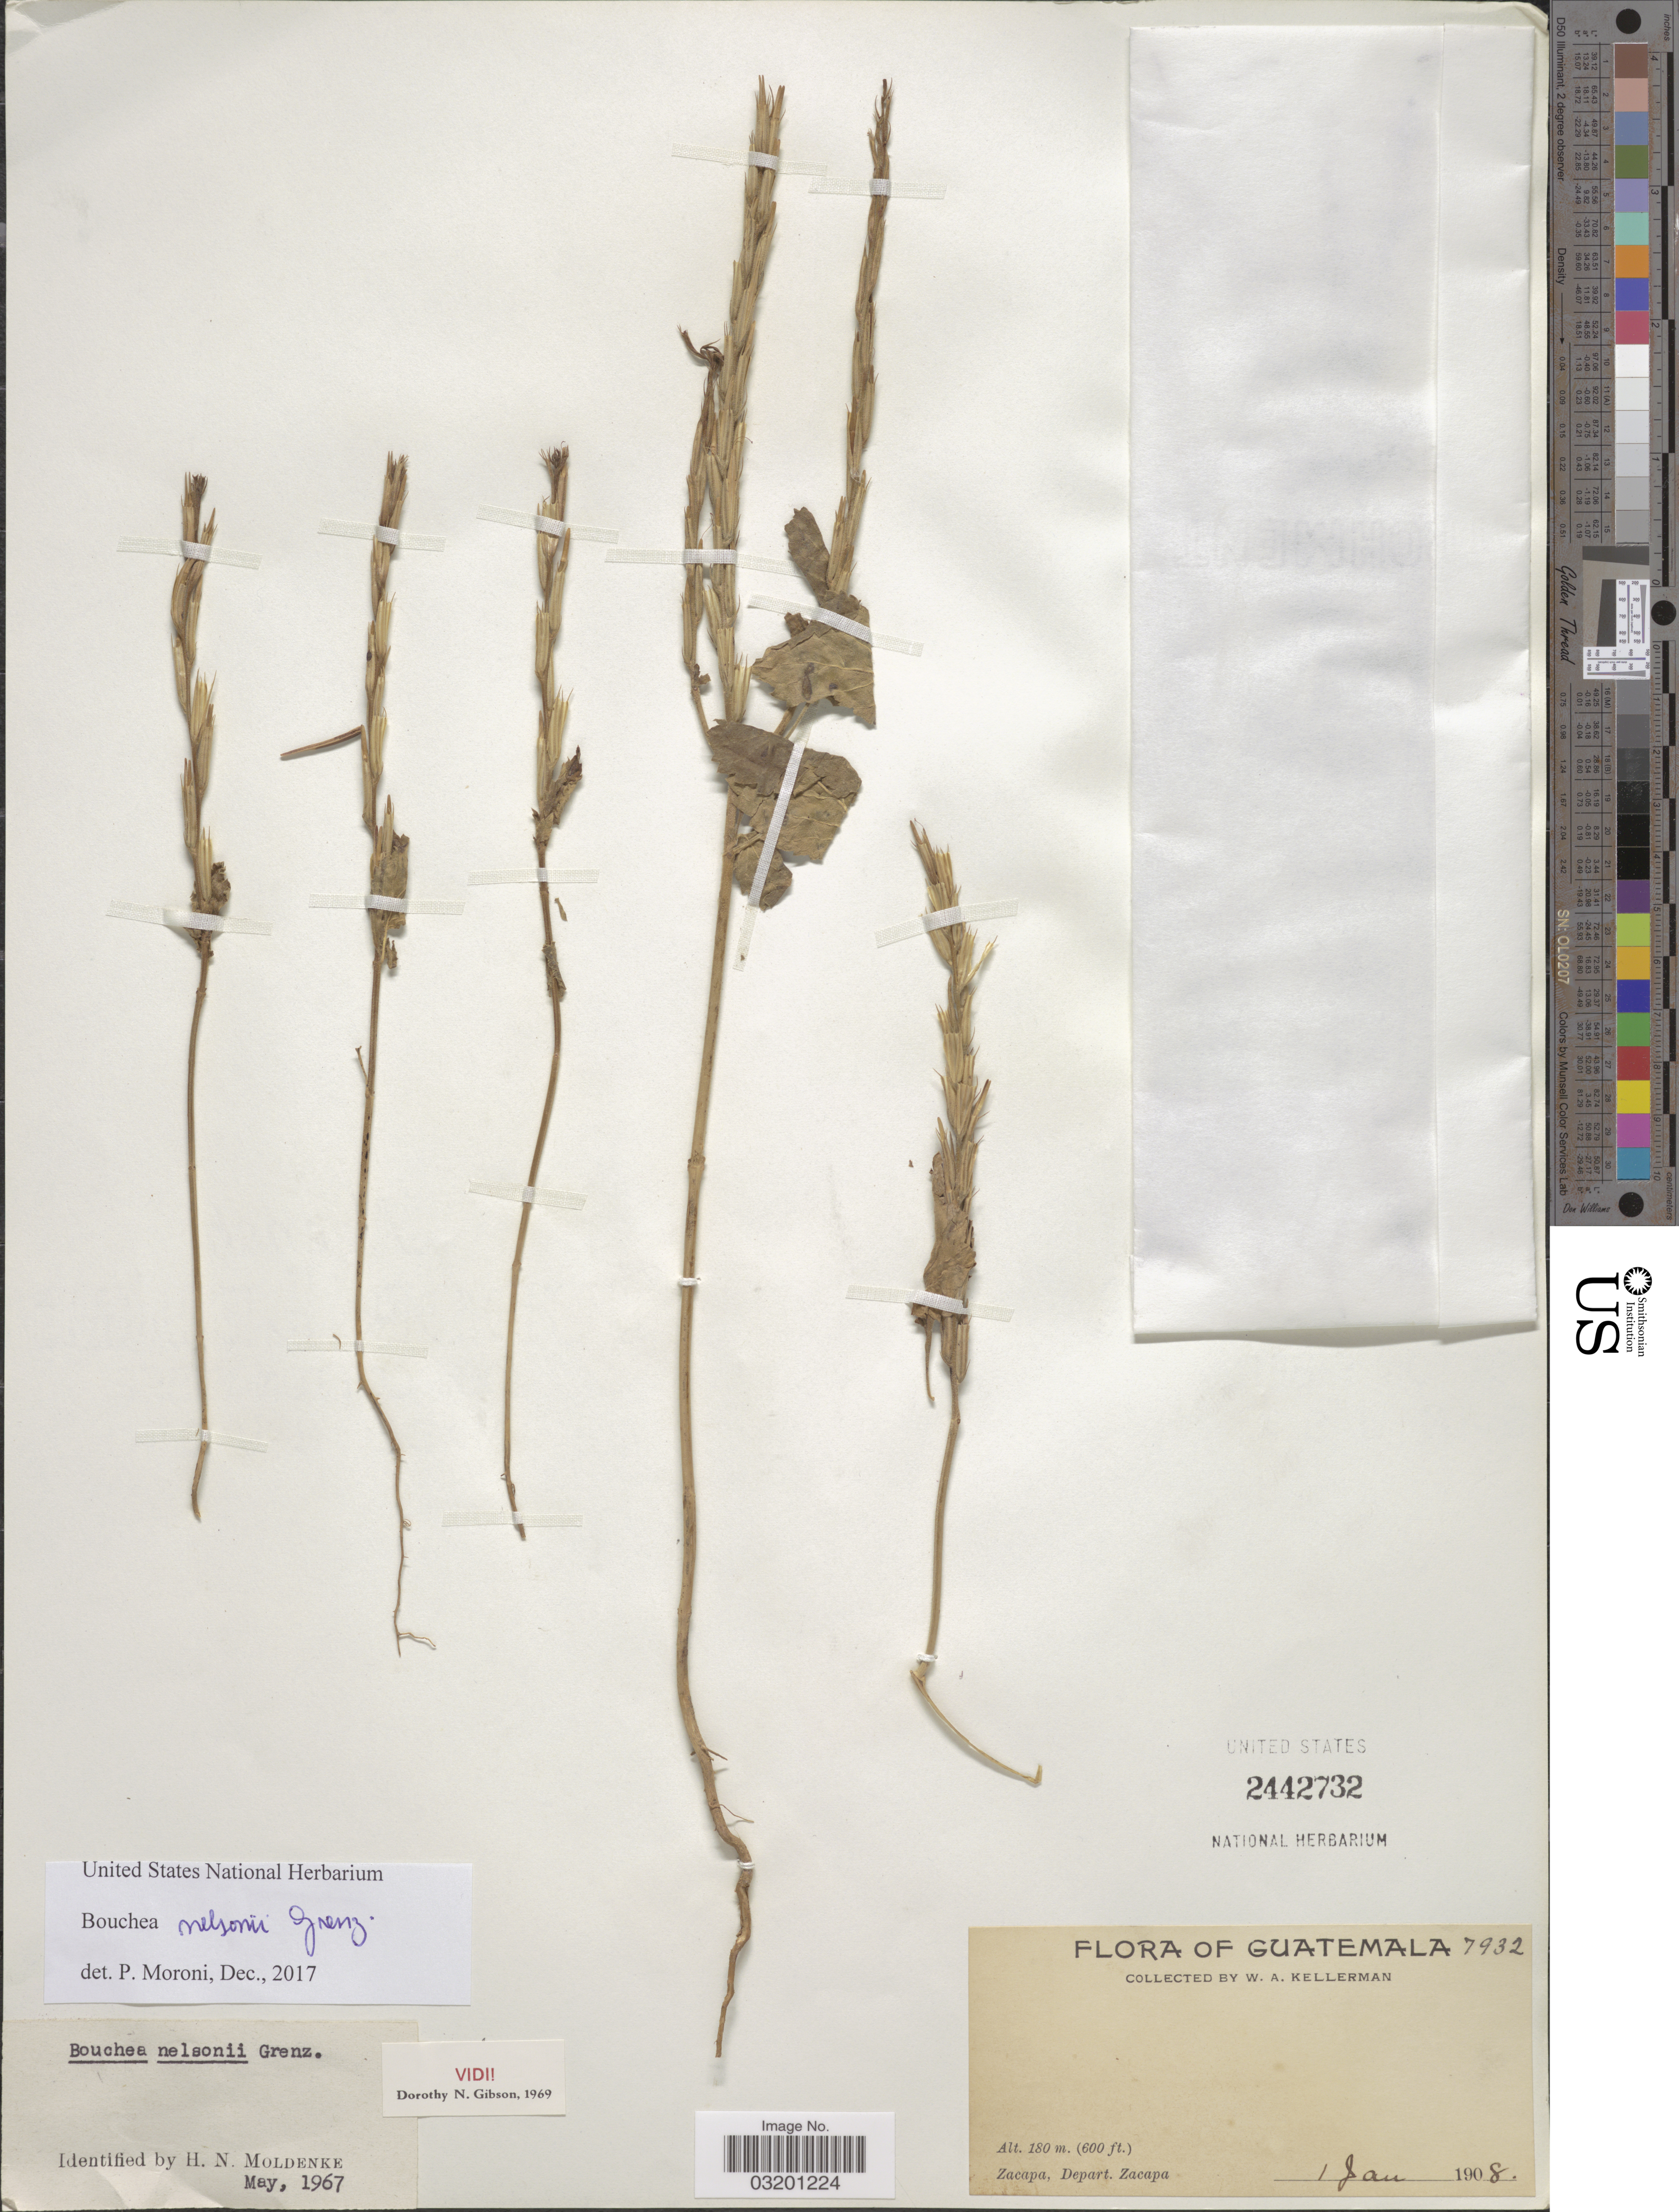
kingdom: Plantae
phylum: Tracheophyta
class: Magnoliopsida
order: Lamiales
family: Verbenaceae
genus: Bouchea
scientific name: Bouchea nelsonii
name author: Grenzeb.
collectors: W. Kellerman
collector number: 7932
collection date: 1908-01-01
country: Guatemala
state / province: Zacapa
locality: Depart. Zacapa.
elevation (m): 180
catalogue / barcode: US 2442732